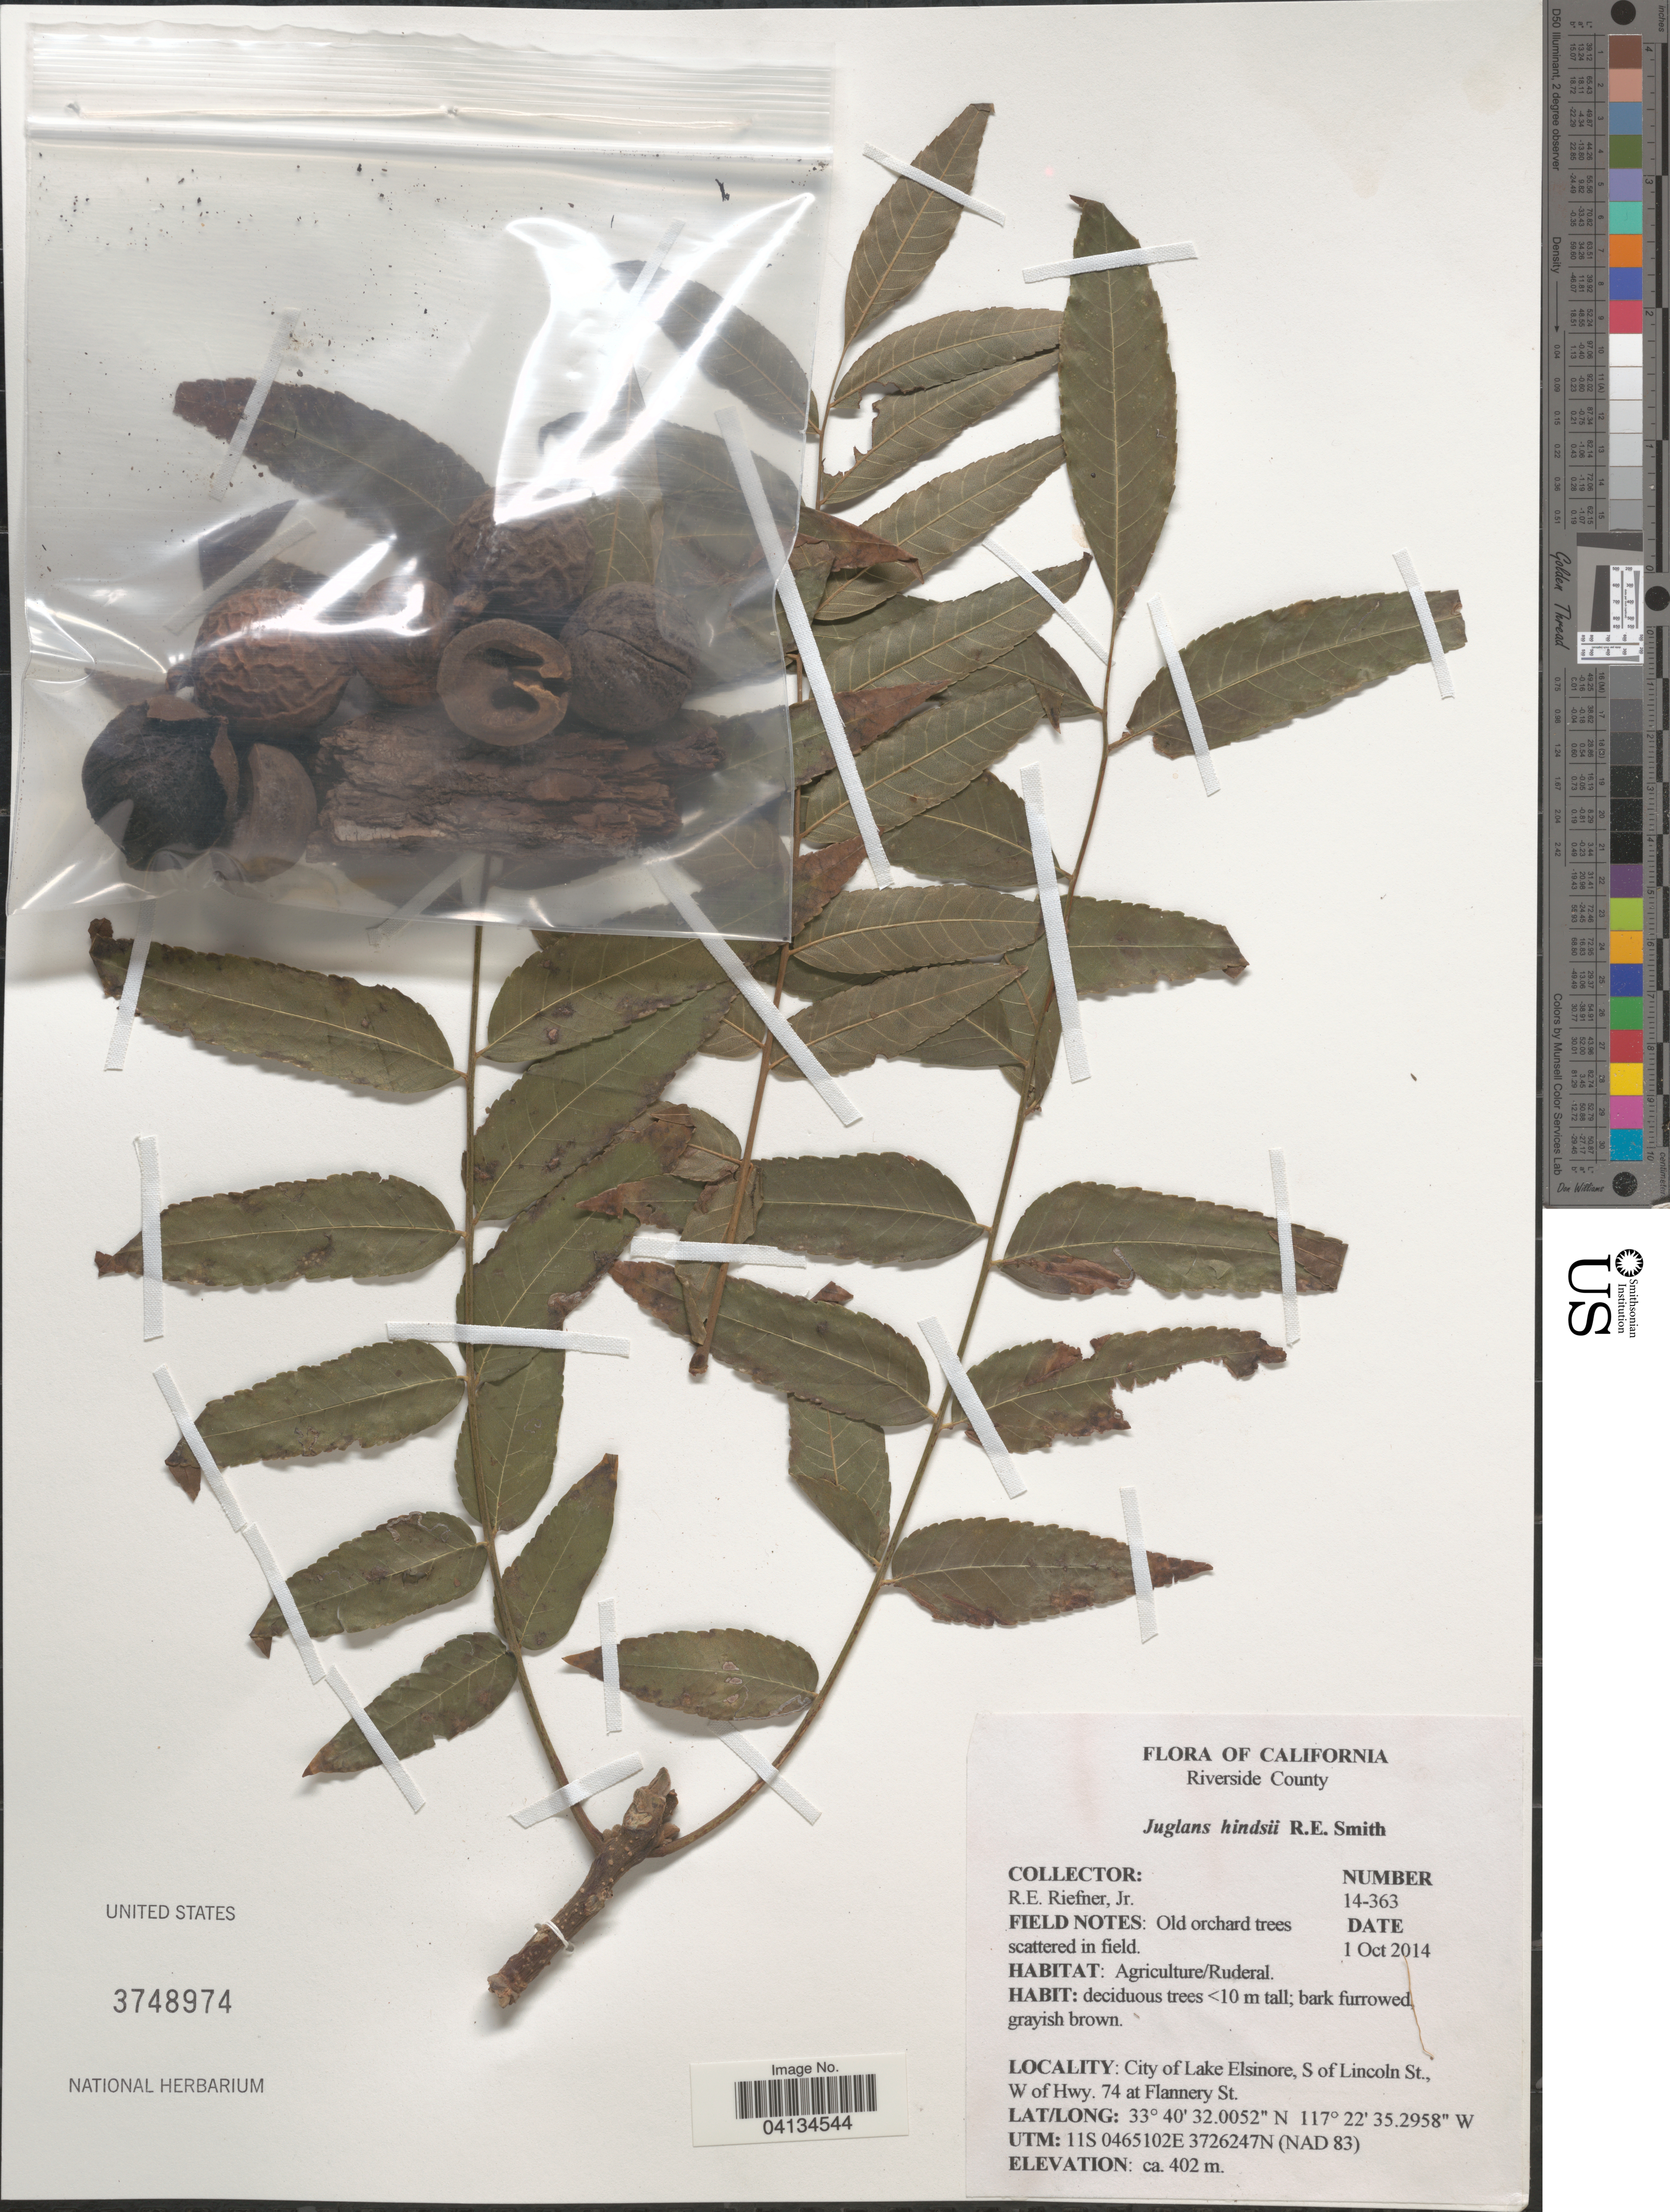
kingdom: Plantae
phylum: Tracheophyta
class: Magnoliopsida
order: Fagales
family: Juglandaceae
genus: Juglans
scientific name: Juglans hindsii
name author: (Jeps.) Jeps. ex R.E. Sm.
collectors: R. Riefner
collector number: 14-363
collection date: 2014-10-01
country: United States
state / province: California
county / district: Riverside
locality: Riverside County. City of Lake Elsinore, S of Lincoln St., W of Hwy. 74 at Flannery St. UTM 11S 0465102E 3726247N (NAD 83).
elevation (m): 402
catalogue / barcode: US 3748974